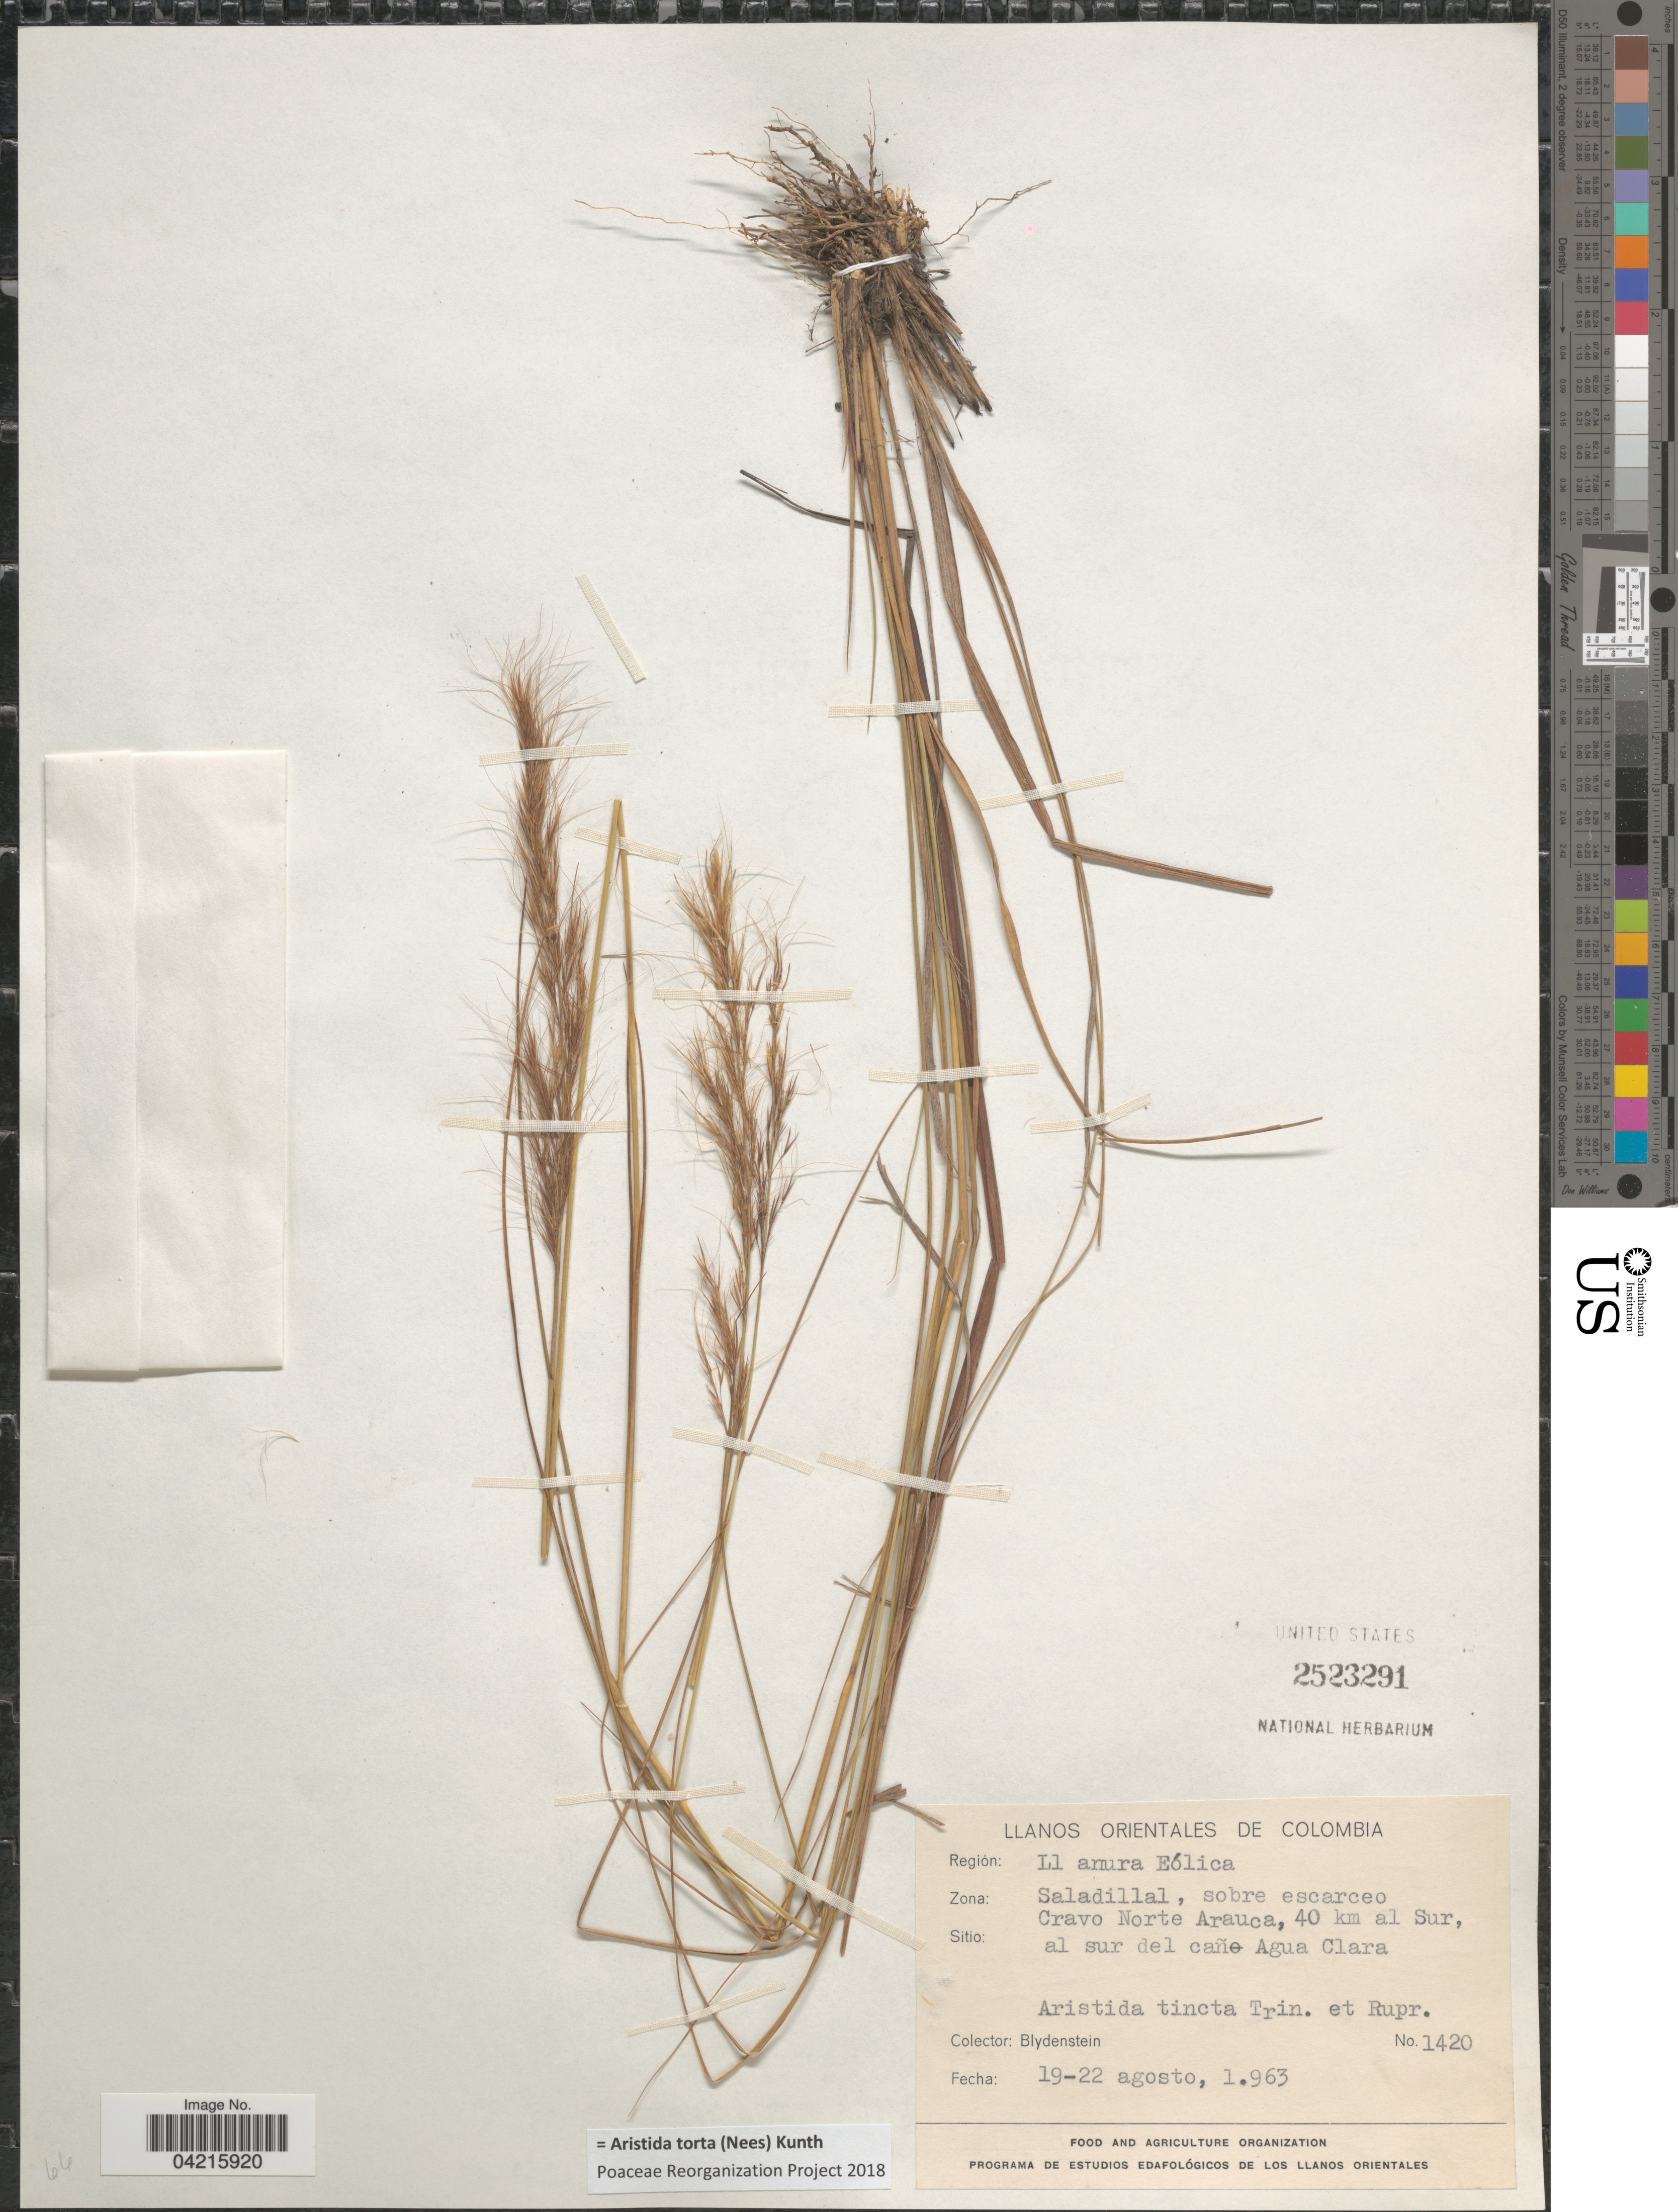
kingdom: Plantae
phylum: Tracheophyta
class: Liliopsida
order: Poales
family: Poaceae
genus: Aristida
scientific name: Aristida torta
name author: (Nees) Kunth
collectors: Blydenstein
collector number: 1420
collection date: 1963-08-19/1963-08-22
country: Colombia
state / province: Arauca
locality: Llanos Orientales de Colombia. Región: Llanura Eólica. Zona: Saladillal, sobre escarceo. Cravo Norte Arauca, 40 km al Sur, al sur del caño Agua Clara.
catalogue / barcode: US 2523291